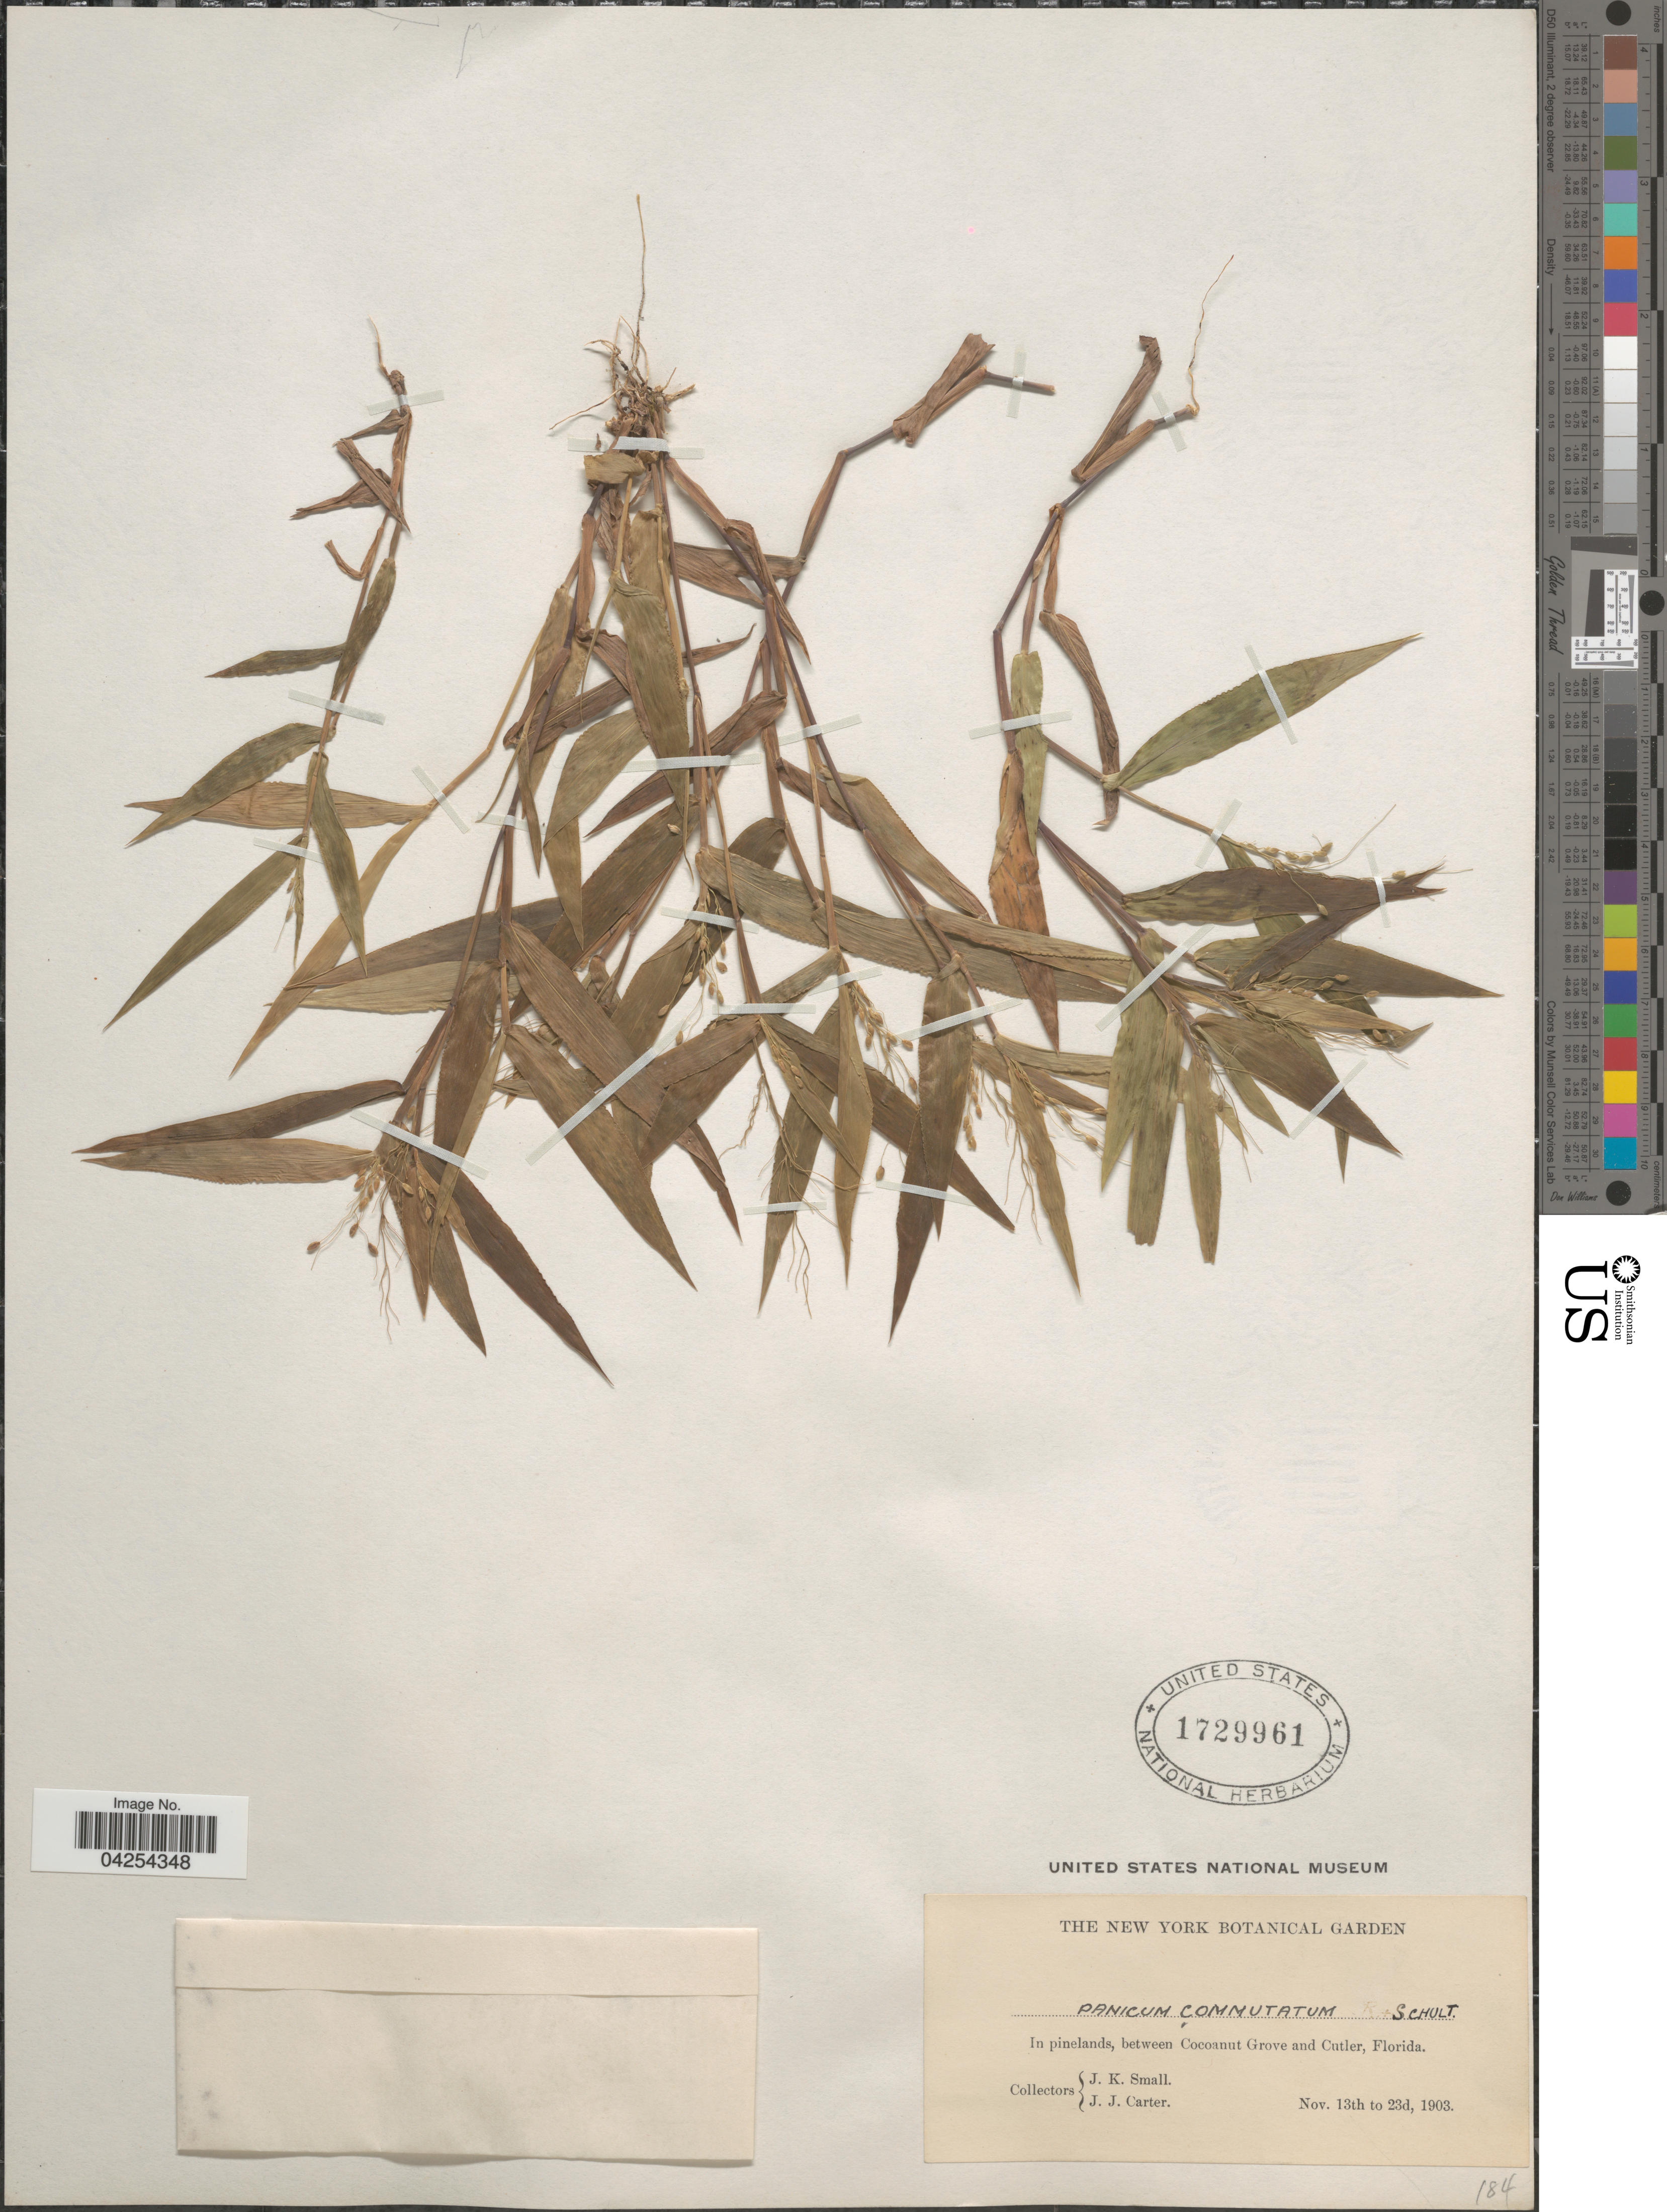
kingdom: Plantae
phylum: Tracheophyta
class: Liliopsida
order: Poales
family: Poaceae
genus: Dichanthelium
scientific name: Dichanthelium commutatum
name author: (Schult.) Gould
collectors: J. K. Small & J. Carter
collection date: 1903-11-13/1903-11-23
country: United States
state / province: Florida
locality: In pinelands, between Cocoanut Grove and Cutler.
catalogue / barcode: US 1729961